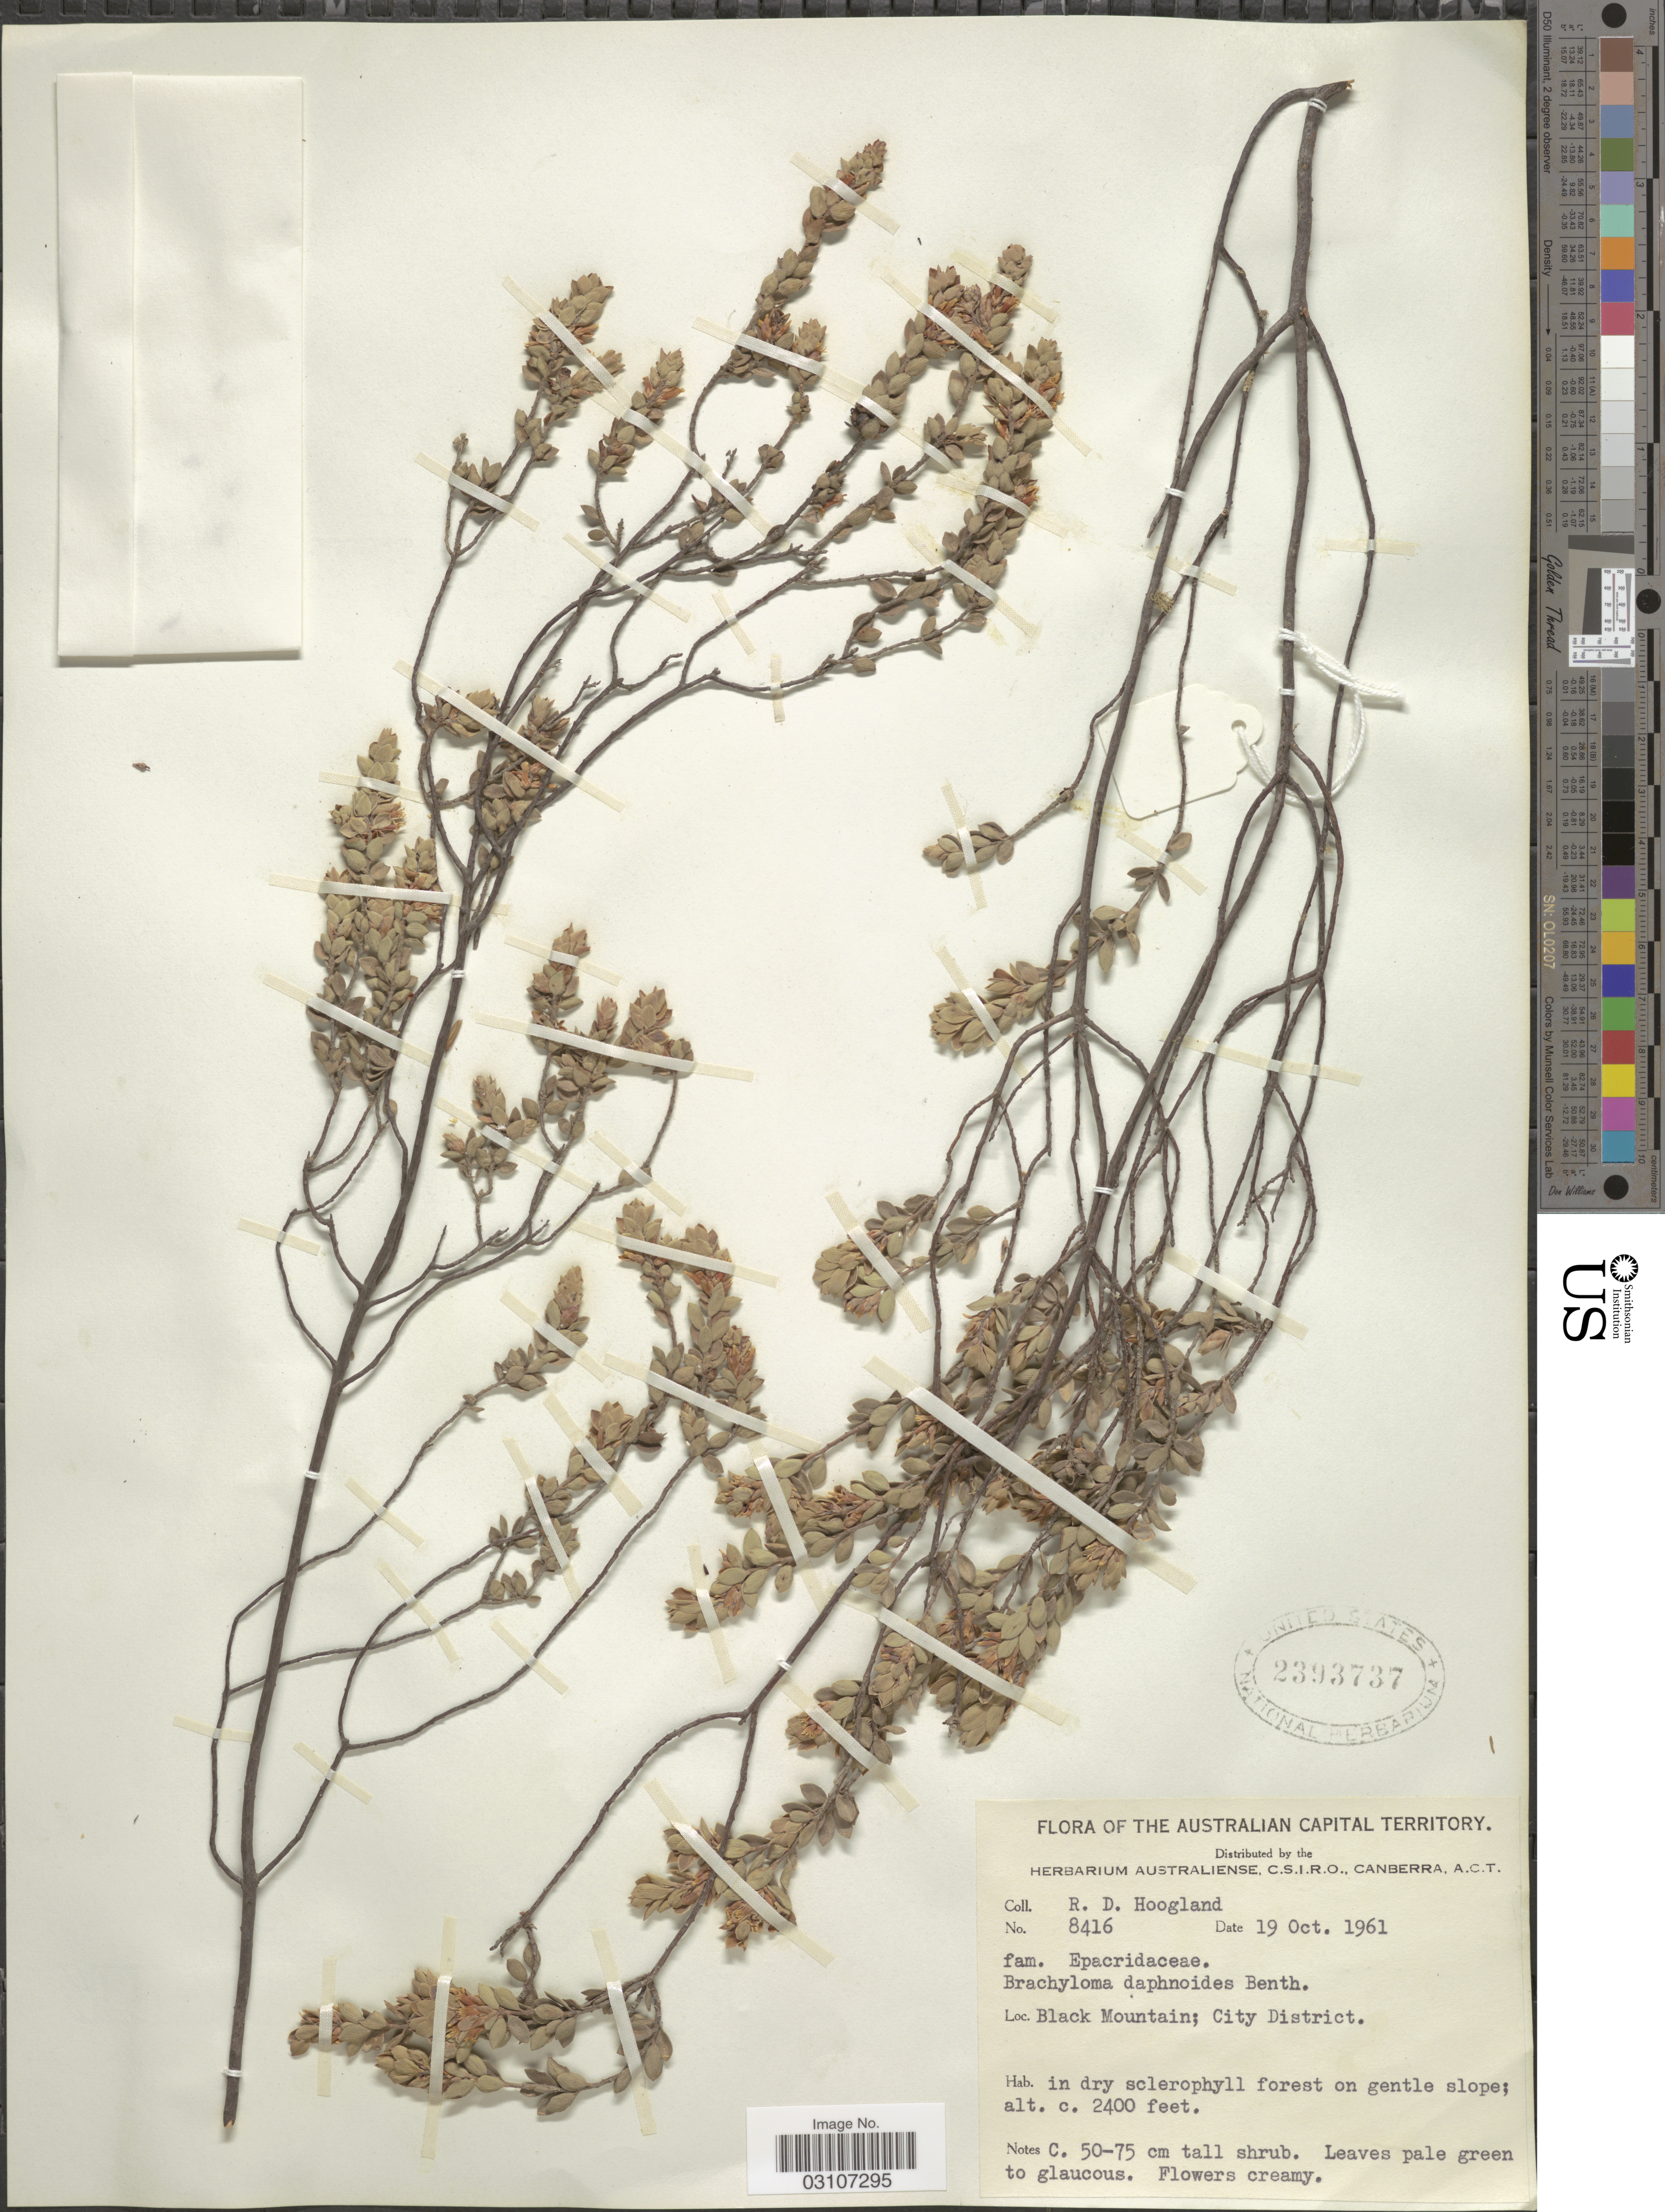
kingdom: Plantae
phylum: Tracheophyta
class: Magnoliopsida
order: Ericales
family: Ericaceae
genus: Brachyloma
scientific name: Brachyloma daphnoides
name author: (Sm.) Benth.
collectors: R. D. Hoogland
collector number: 8416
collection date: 1961-10-19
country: Australia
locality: Australian Capital Territory. Black Mountain; City District.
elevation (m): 732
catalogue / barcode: US 2393737